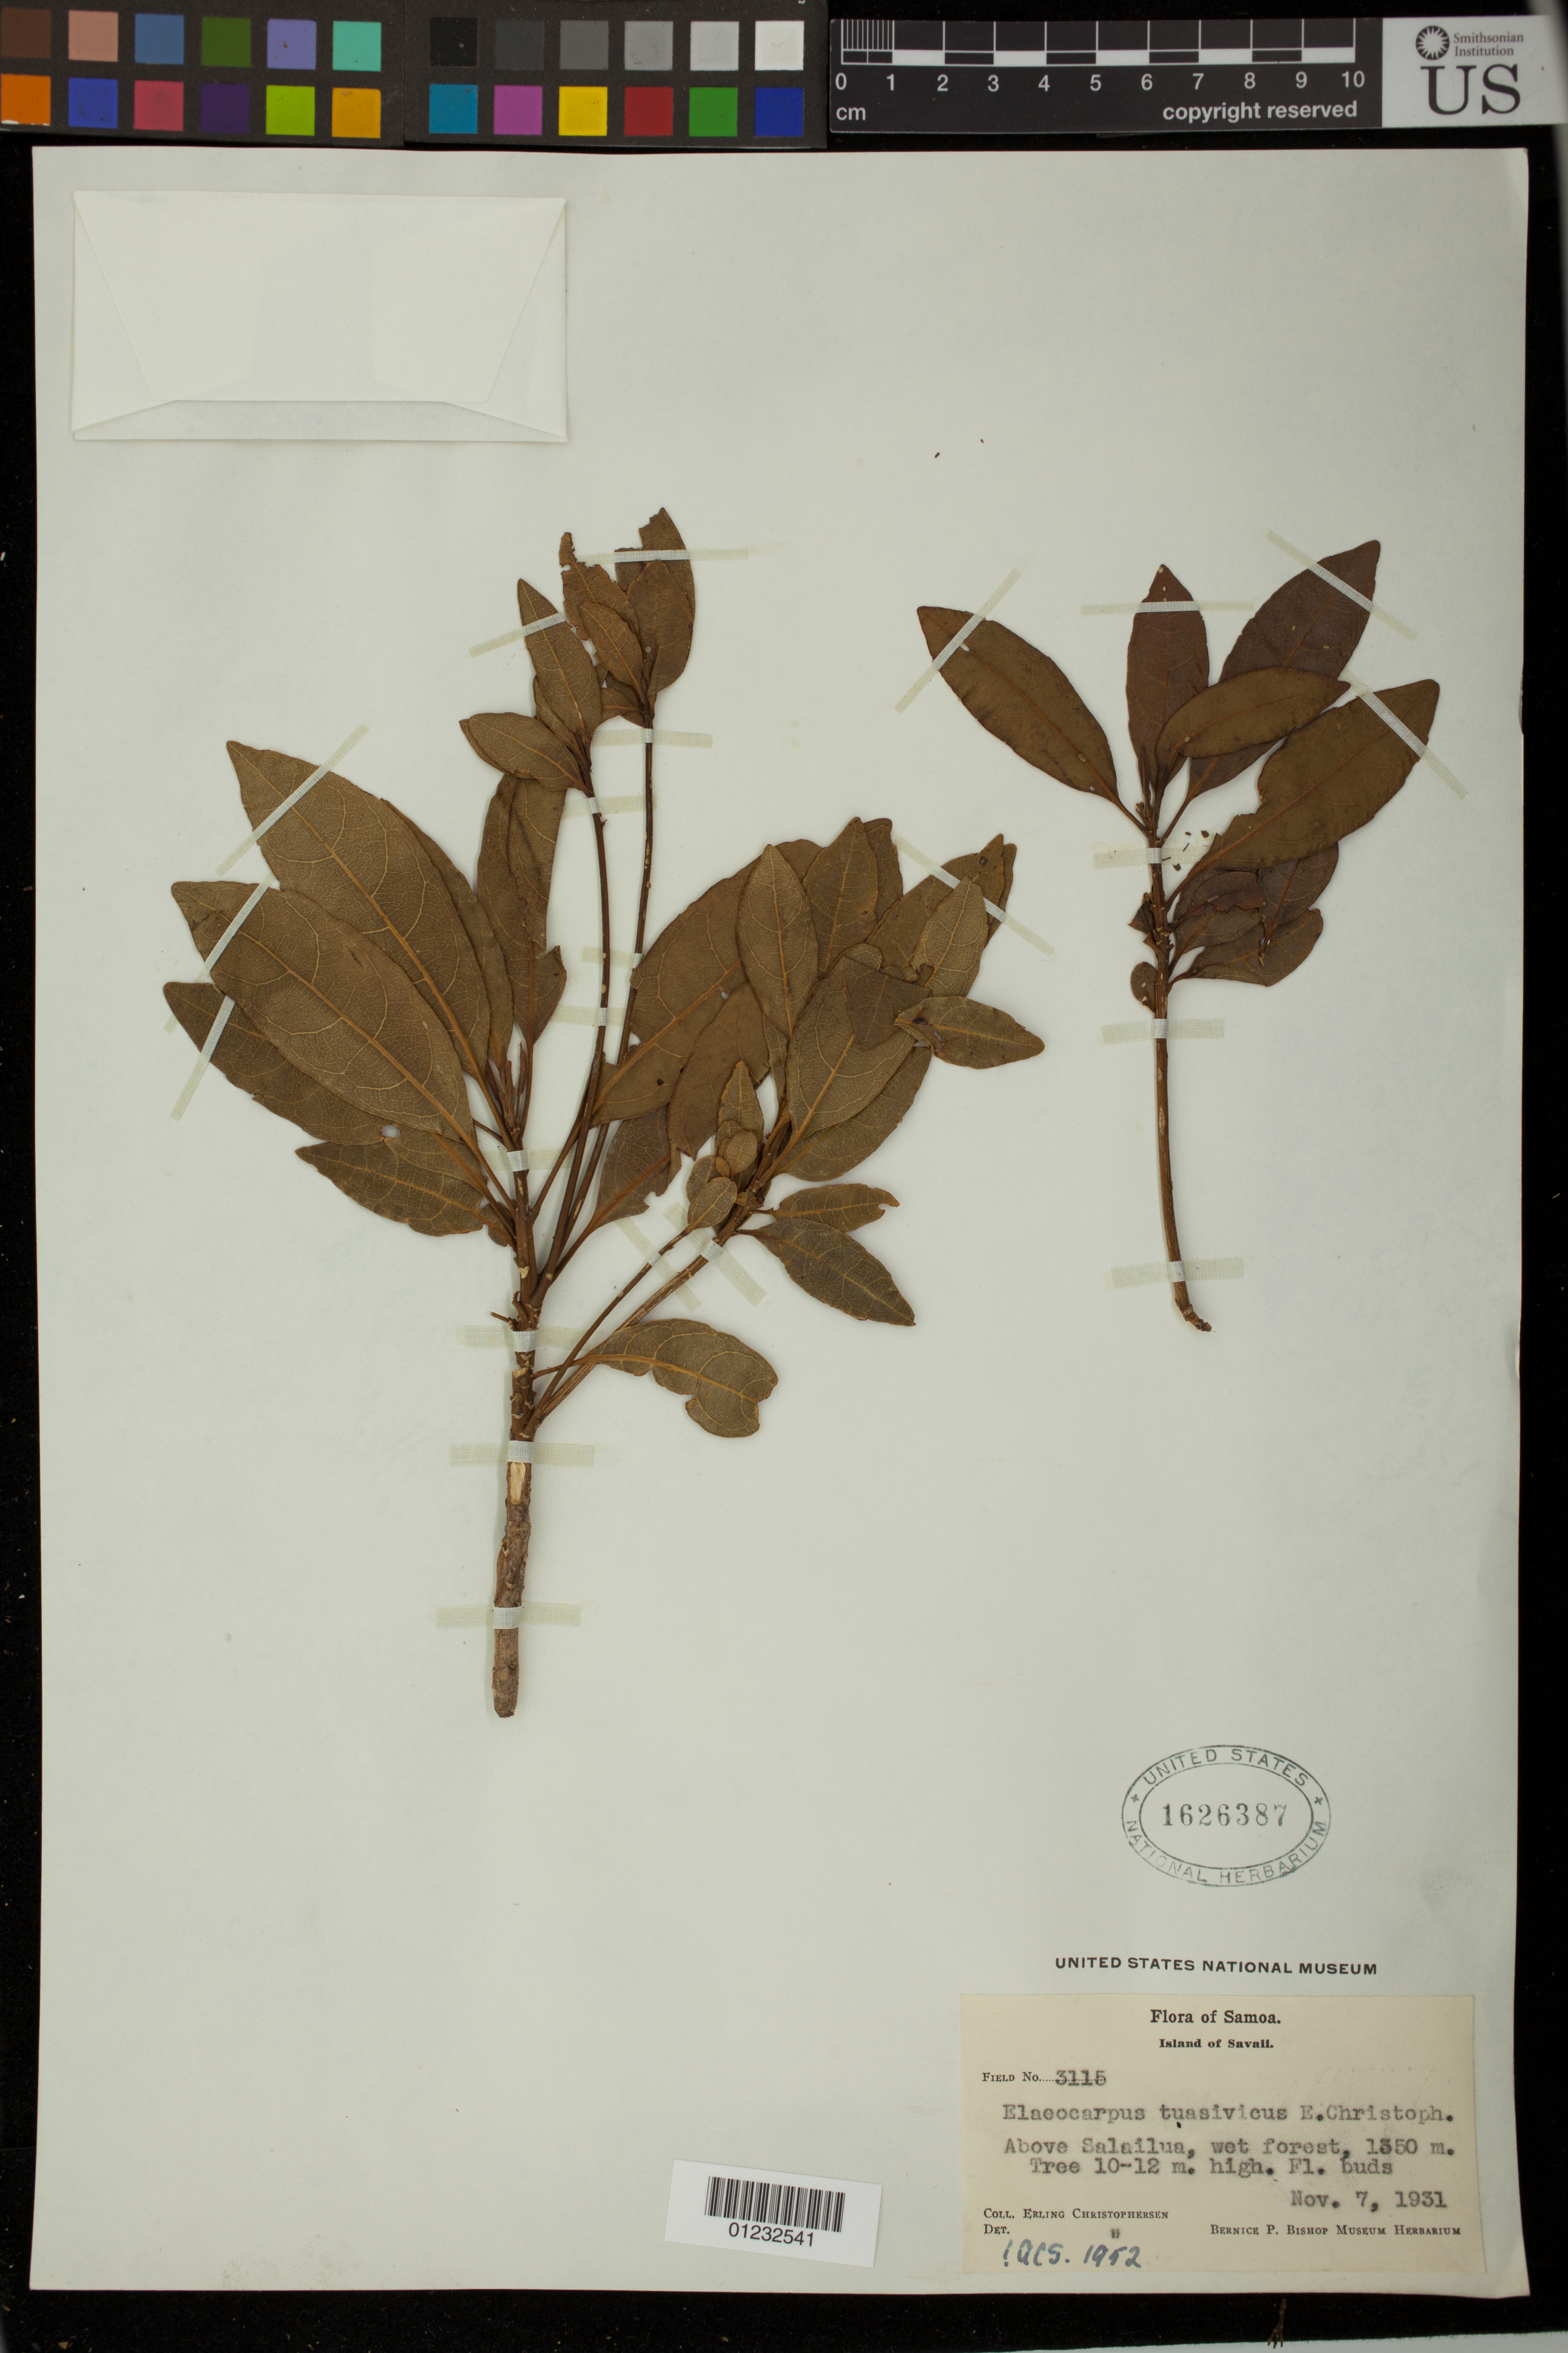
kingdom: Plantae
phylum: Tracheophyta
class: Magnoliopsida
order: Oxalidales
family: Elaeocarpaceae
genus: Elaeocarpus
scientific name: Elaeocarpus tuasivicus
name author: Christoph.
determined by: Smith, A. C.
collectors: E. Christophersen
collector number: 3115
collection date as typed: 07 Nov 1931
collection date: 1931-11-07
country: Samoa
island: Savai'i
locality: Above Salailua. [Western Samoa]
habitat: Wet forest.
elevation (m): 1350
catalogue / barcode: US 1626387